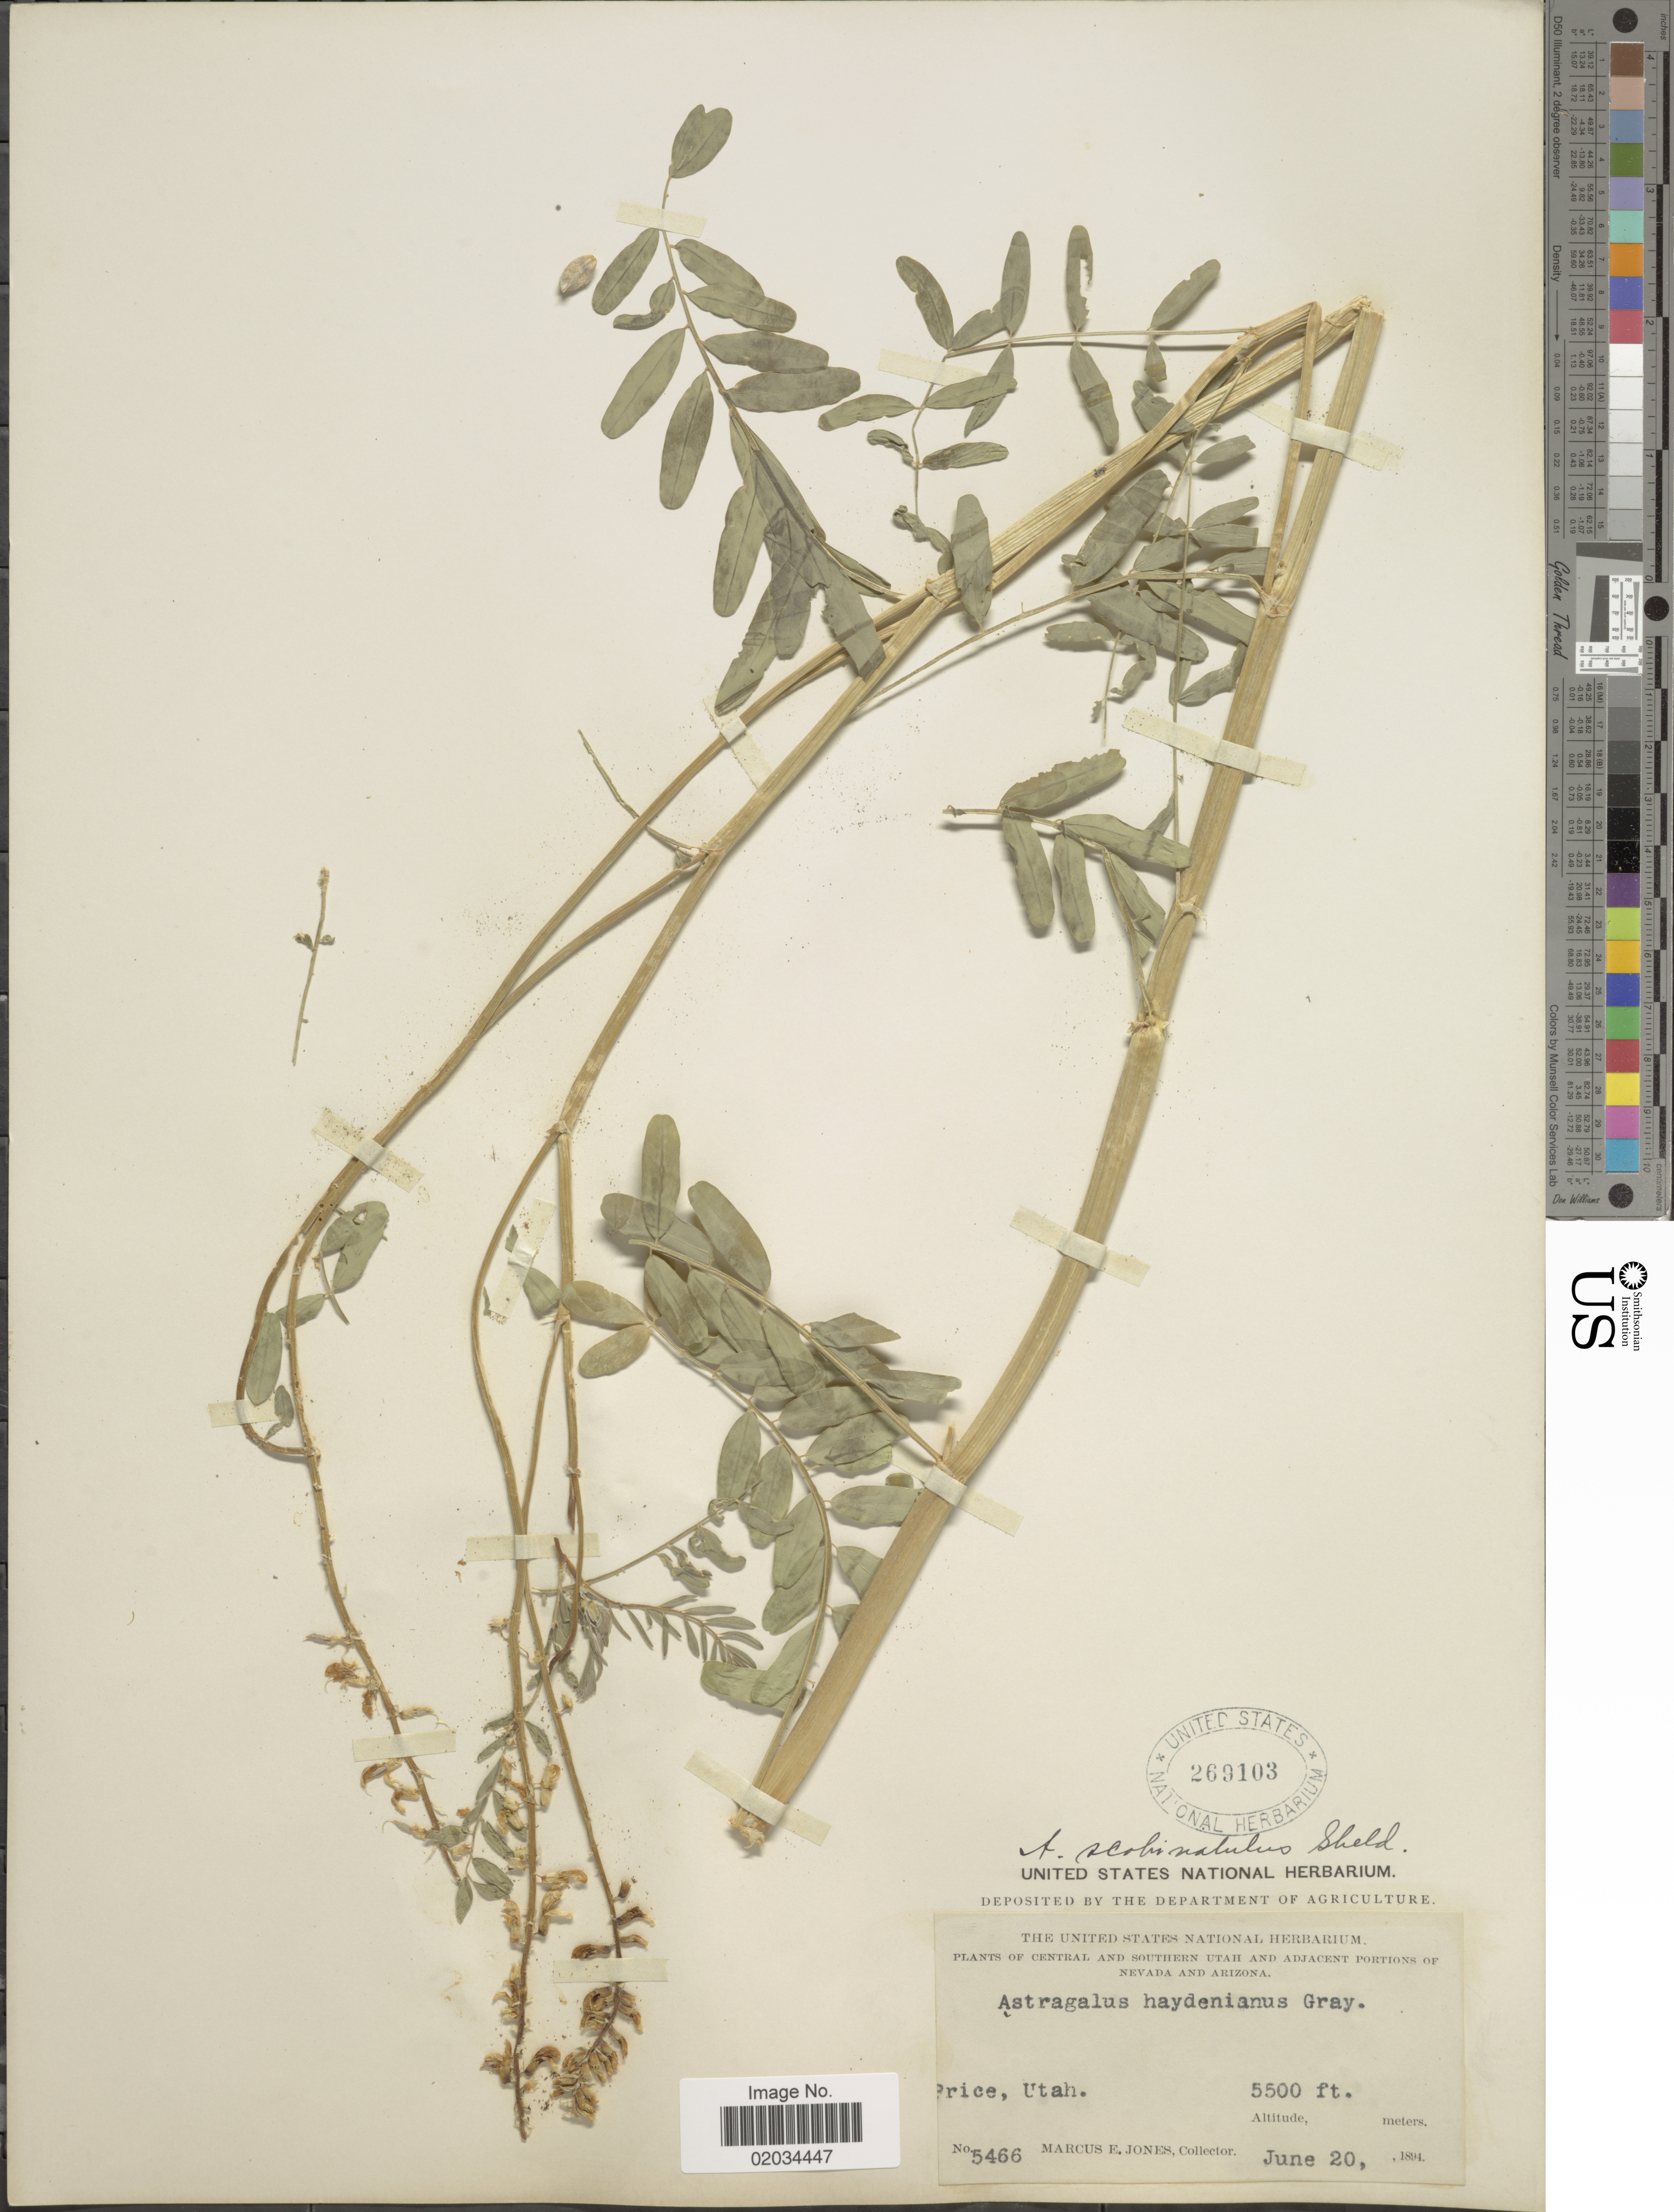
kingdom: Plantae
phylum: Tracheophyta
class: Magnoliopsida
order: Fabales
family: Fabaceae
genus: Astragalus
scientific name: Astragalus scobinatulus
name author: E. Sheld.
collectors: M. E. Jones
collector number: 5466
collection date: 1894-06-20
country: United States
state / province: Utah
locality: Central and Southern Utah and adjacent portions, Price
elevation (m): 1676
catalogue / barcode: US 269103